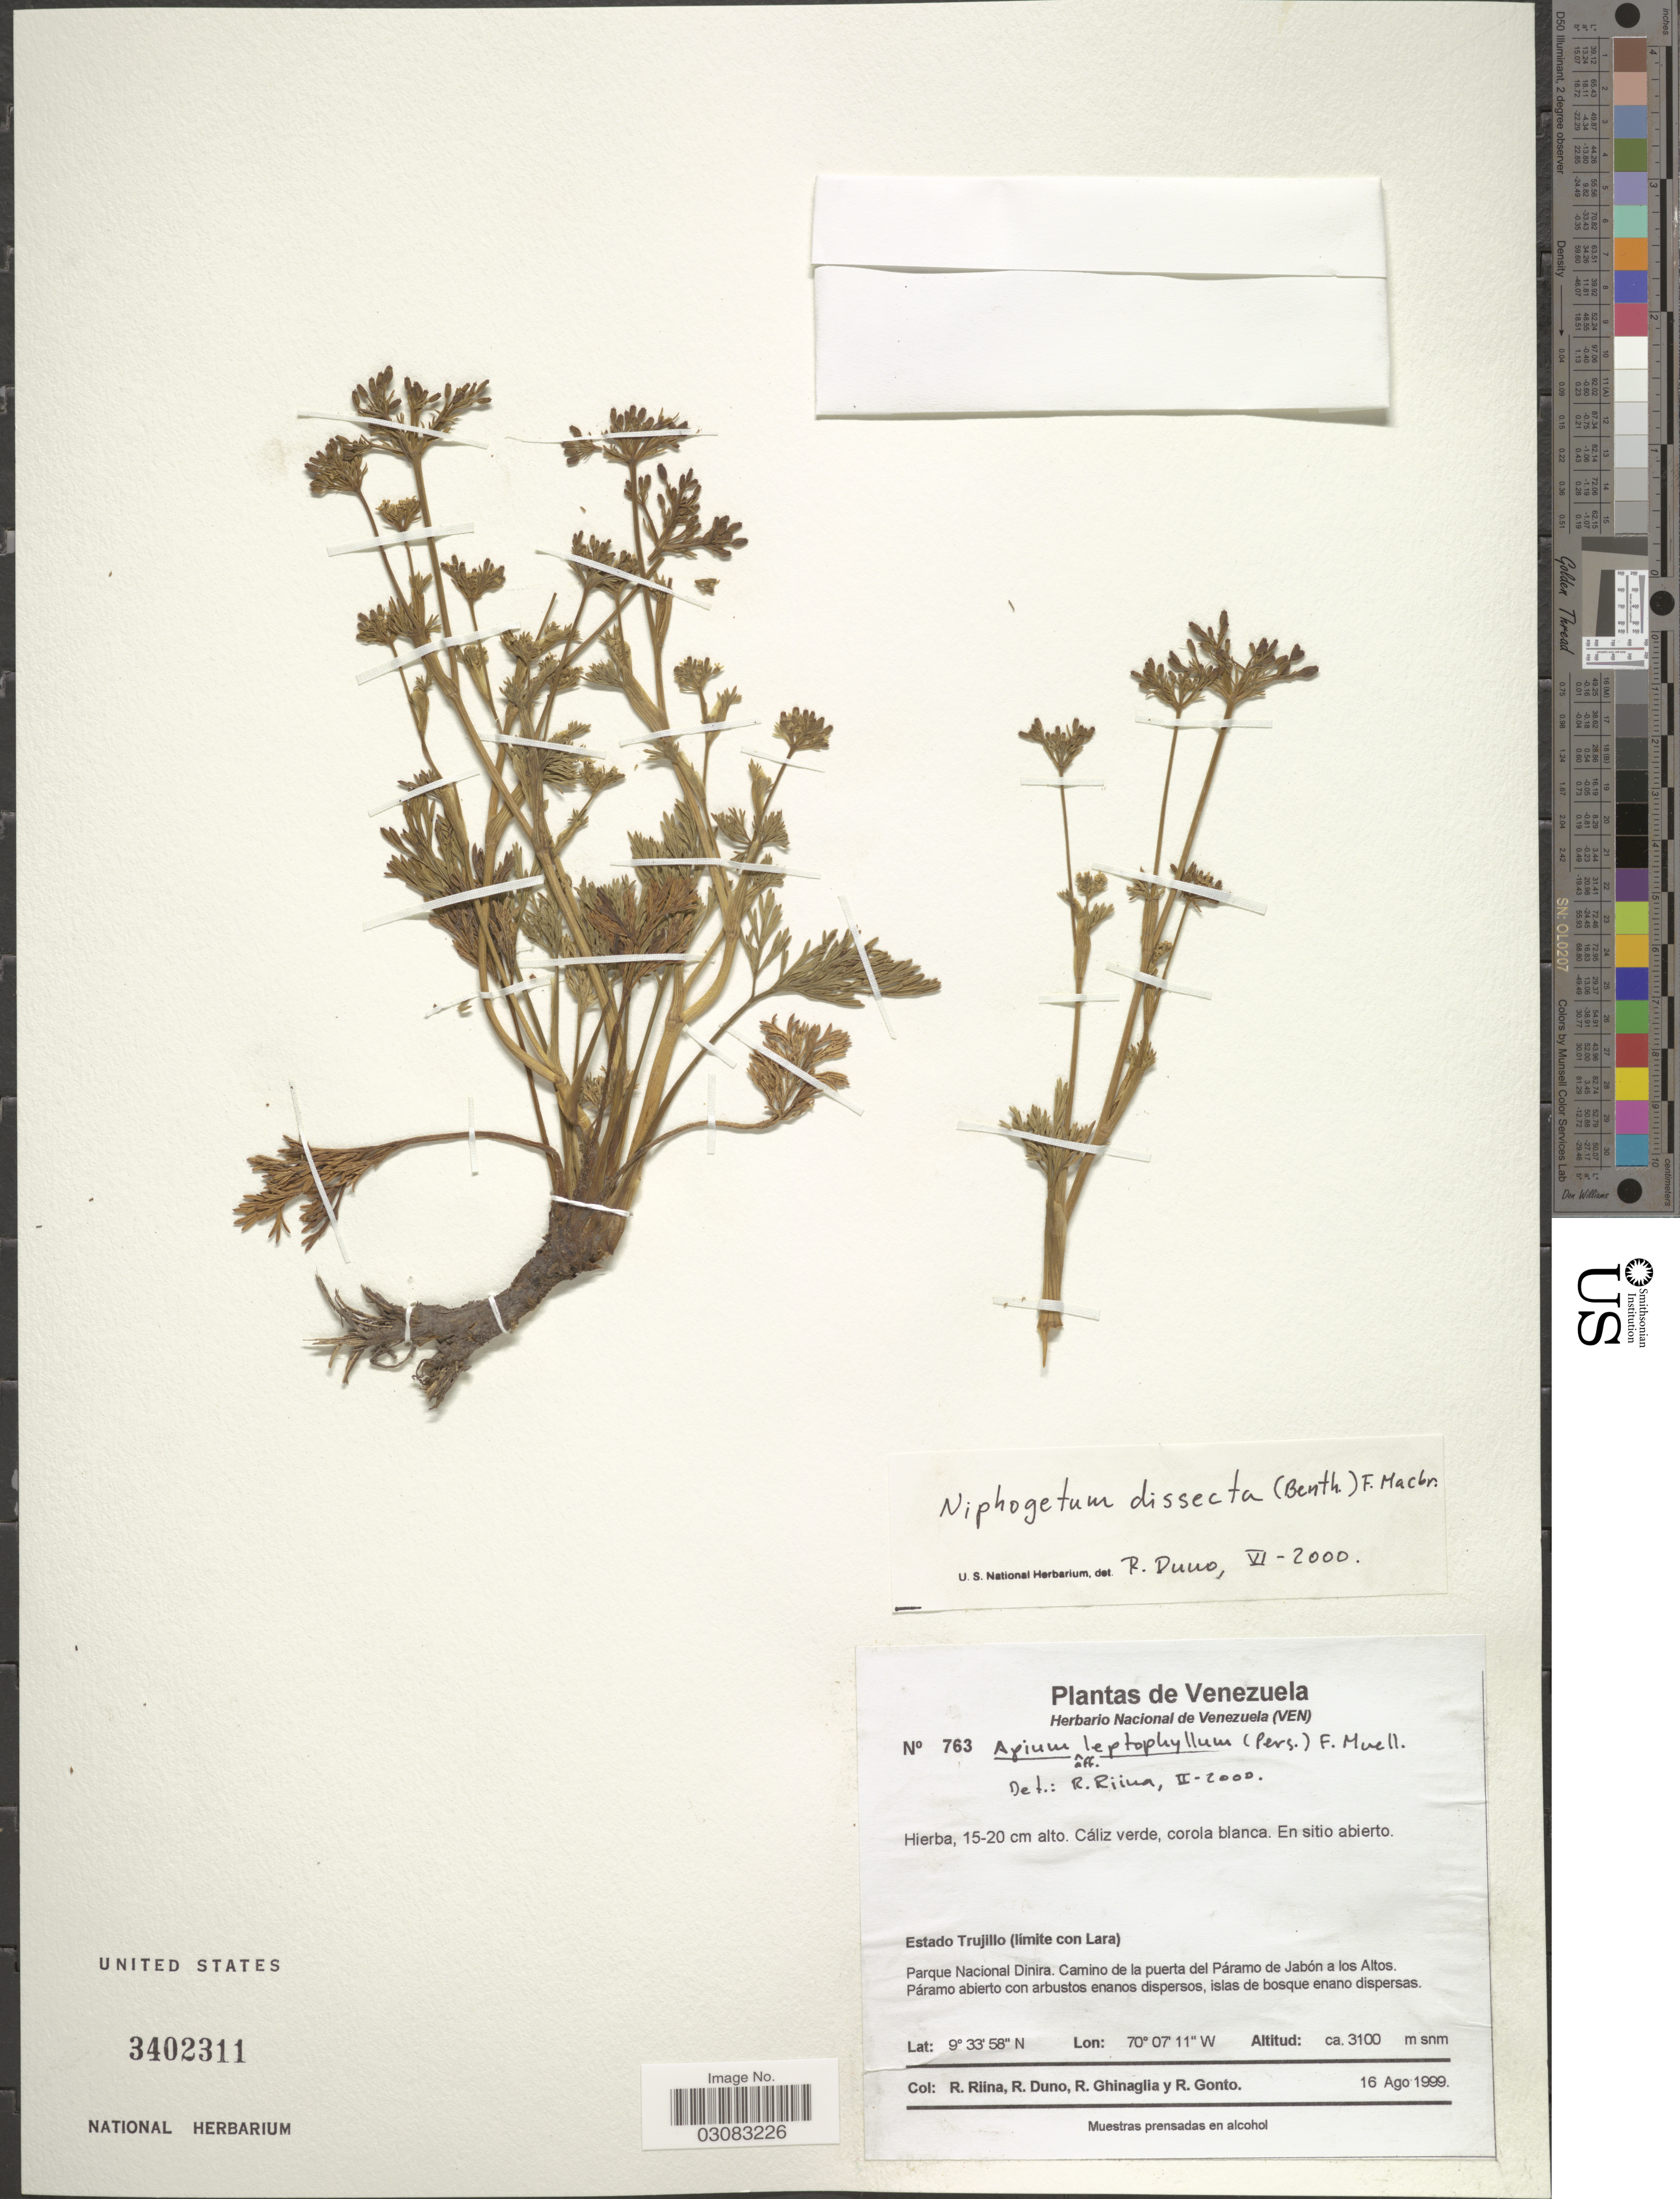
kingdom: Plantae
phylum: Tracheophyta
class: Magnoliopsida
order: Apiales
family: Apiaceae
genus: Niphogeton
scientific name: Niphogeton dissecta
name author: (Benth.) J.F. Macbr.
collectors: R. Riina, R. Duno, R. Ghinaglia & R. Gonto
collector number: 763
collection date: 1999-08-16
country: Venezuela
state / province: Trujillo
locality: Estado Trujillo (límite con Lara). Parque Nacional Dinira. Camino de la puerta del Páramo de Jabón a los Altos.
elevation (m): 3100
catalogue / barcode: US 3402311